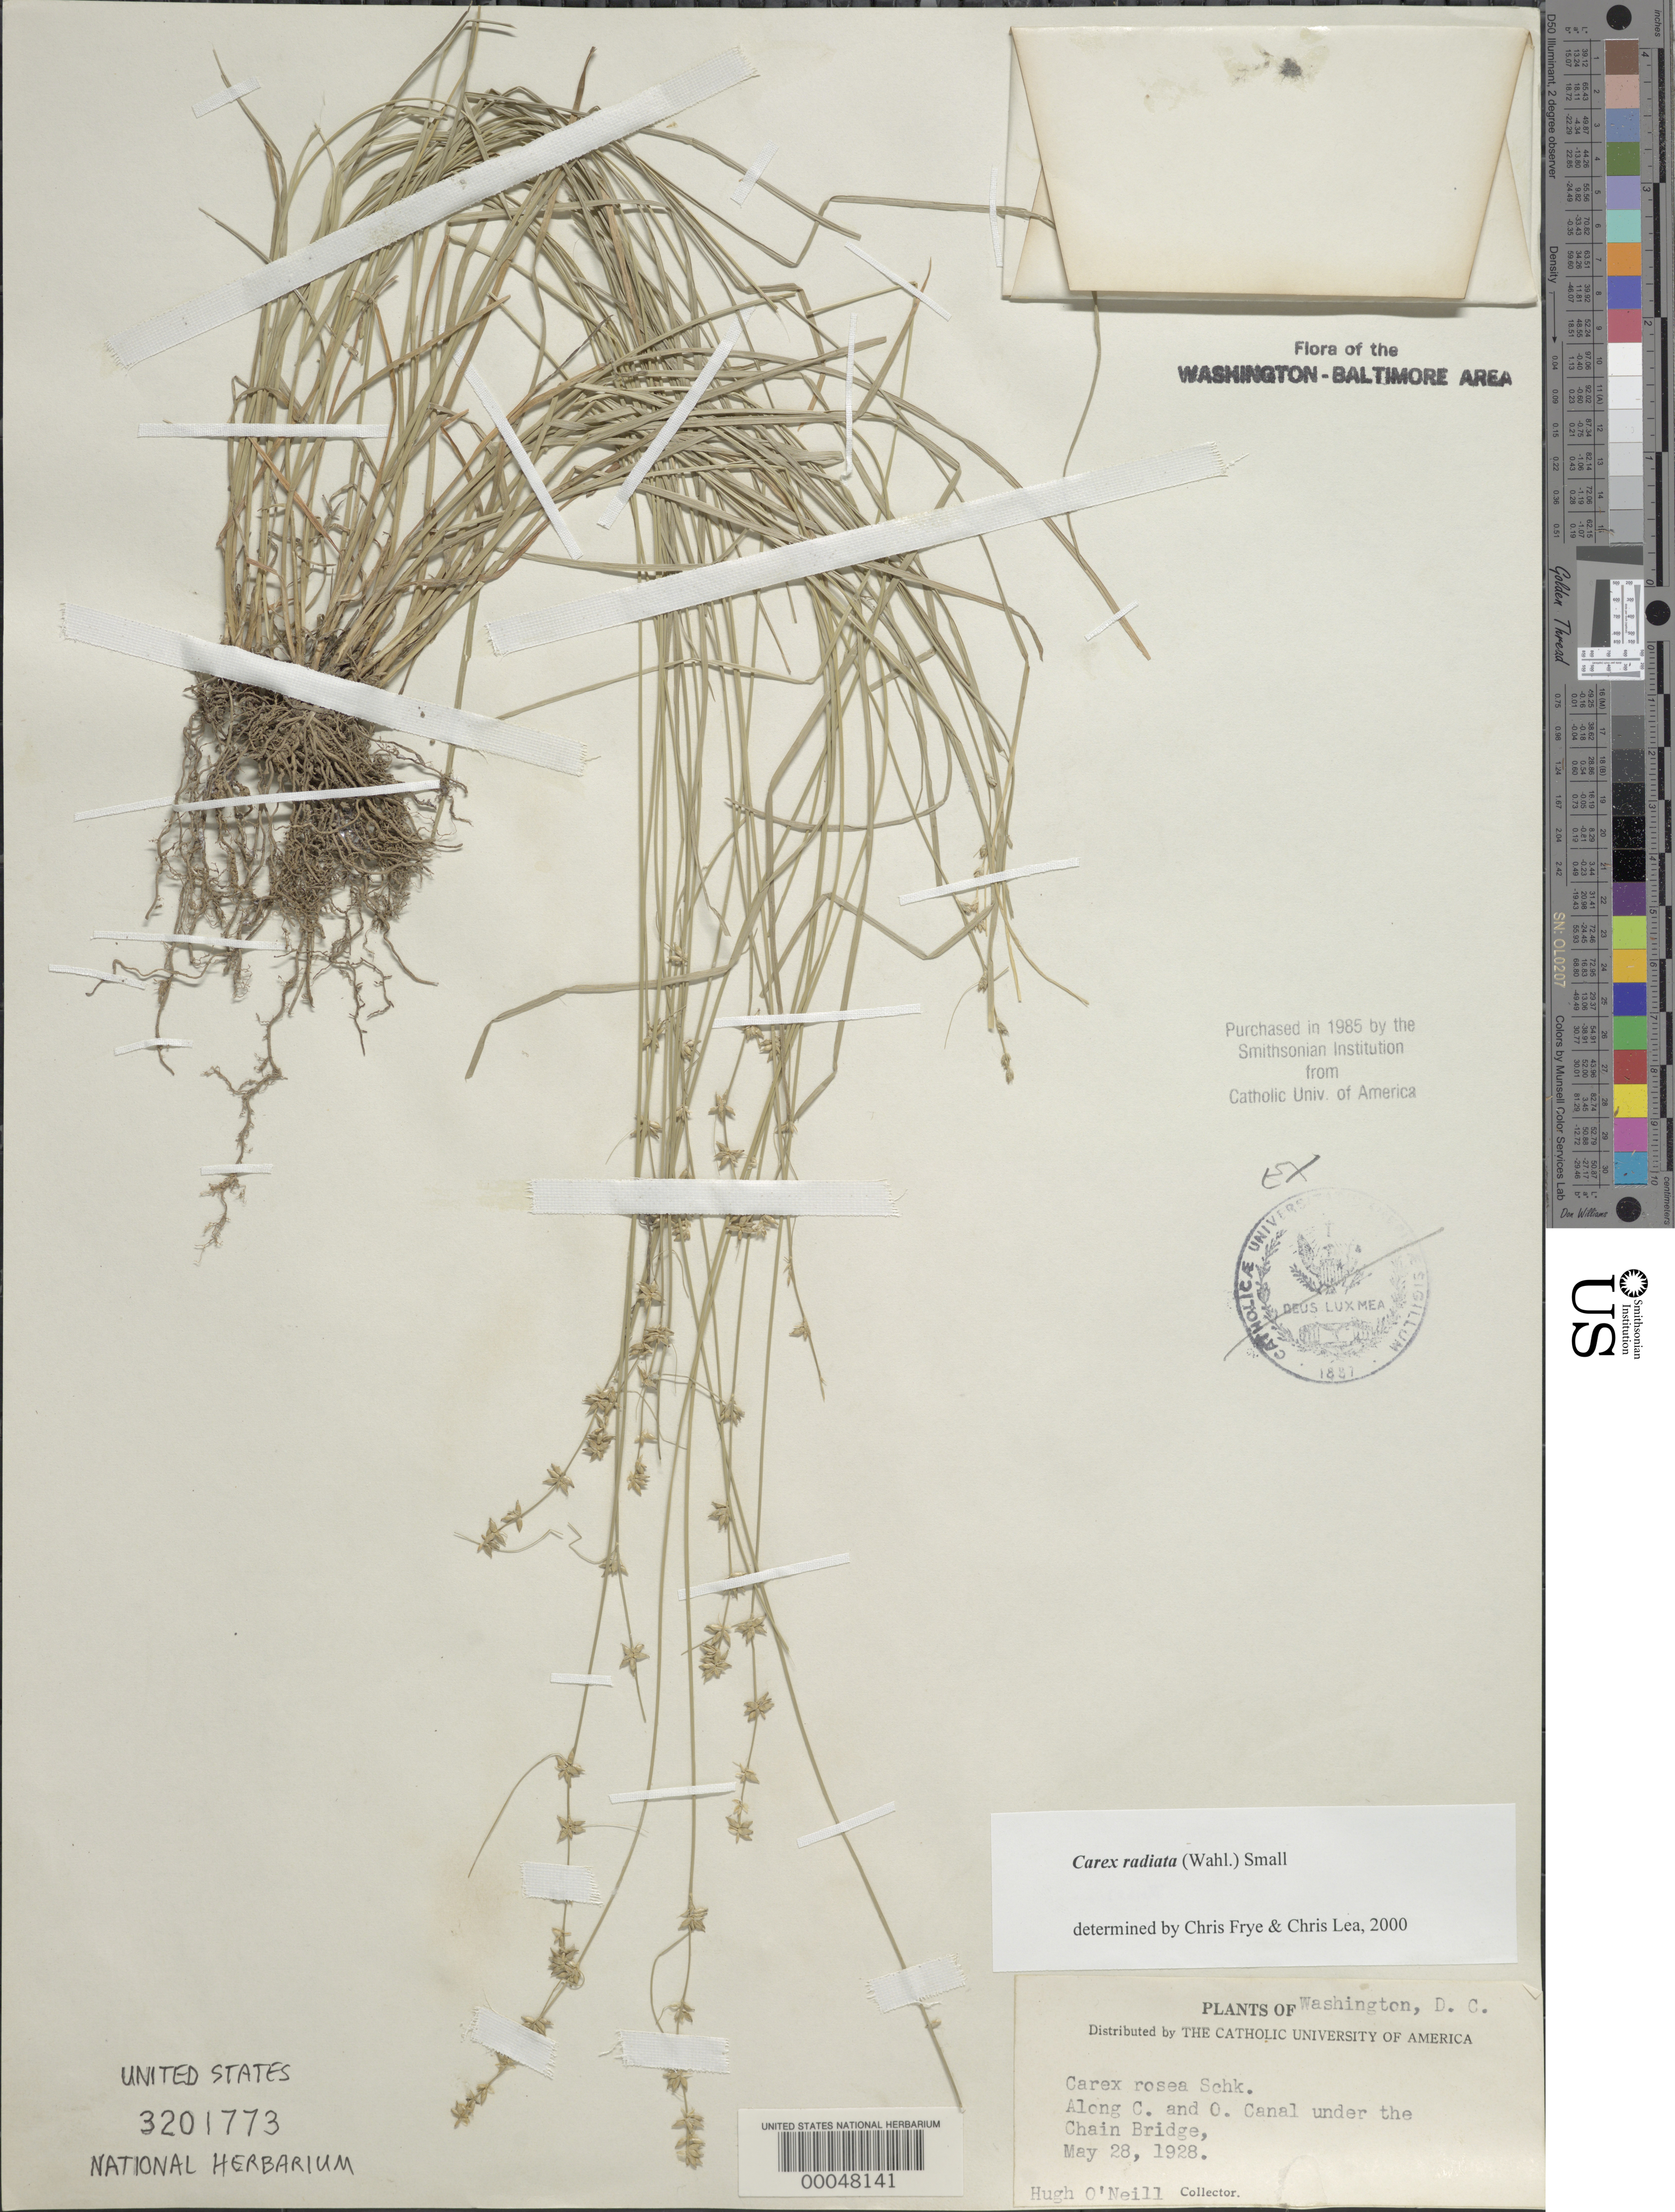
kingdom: Plantae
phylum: Tracheophyta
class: Liliopsida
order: Poales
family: Cyperaceae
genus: Carex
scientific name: Carex radiata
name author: (Wahlenb.) Small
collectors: H. O'Neill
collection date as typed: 28 May 1928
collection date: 1928-05-28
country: United States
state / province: District of Columbia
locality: Along C. and O. Canal under Chain Bridge C. & O. Canal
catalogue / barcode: US 3201773